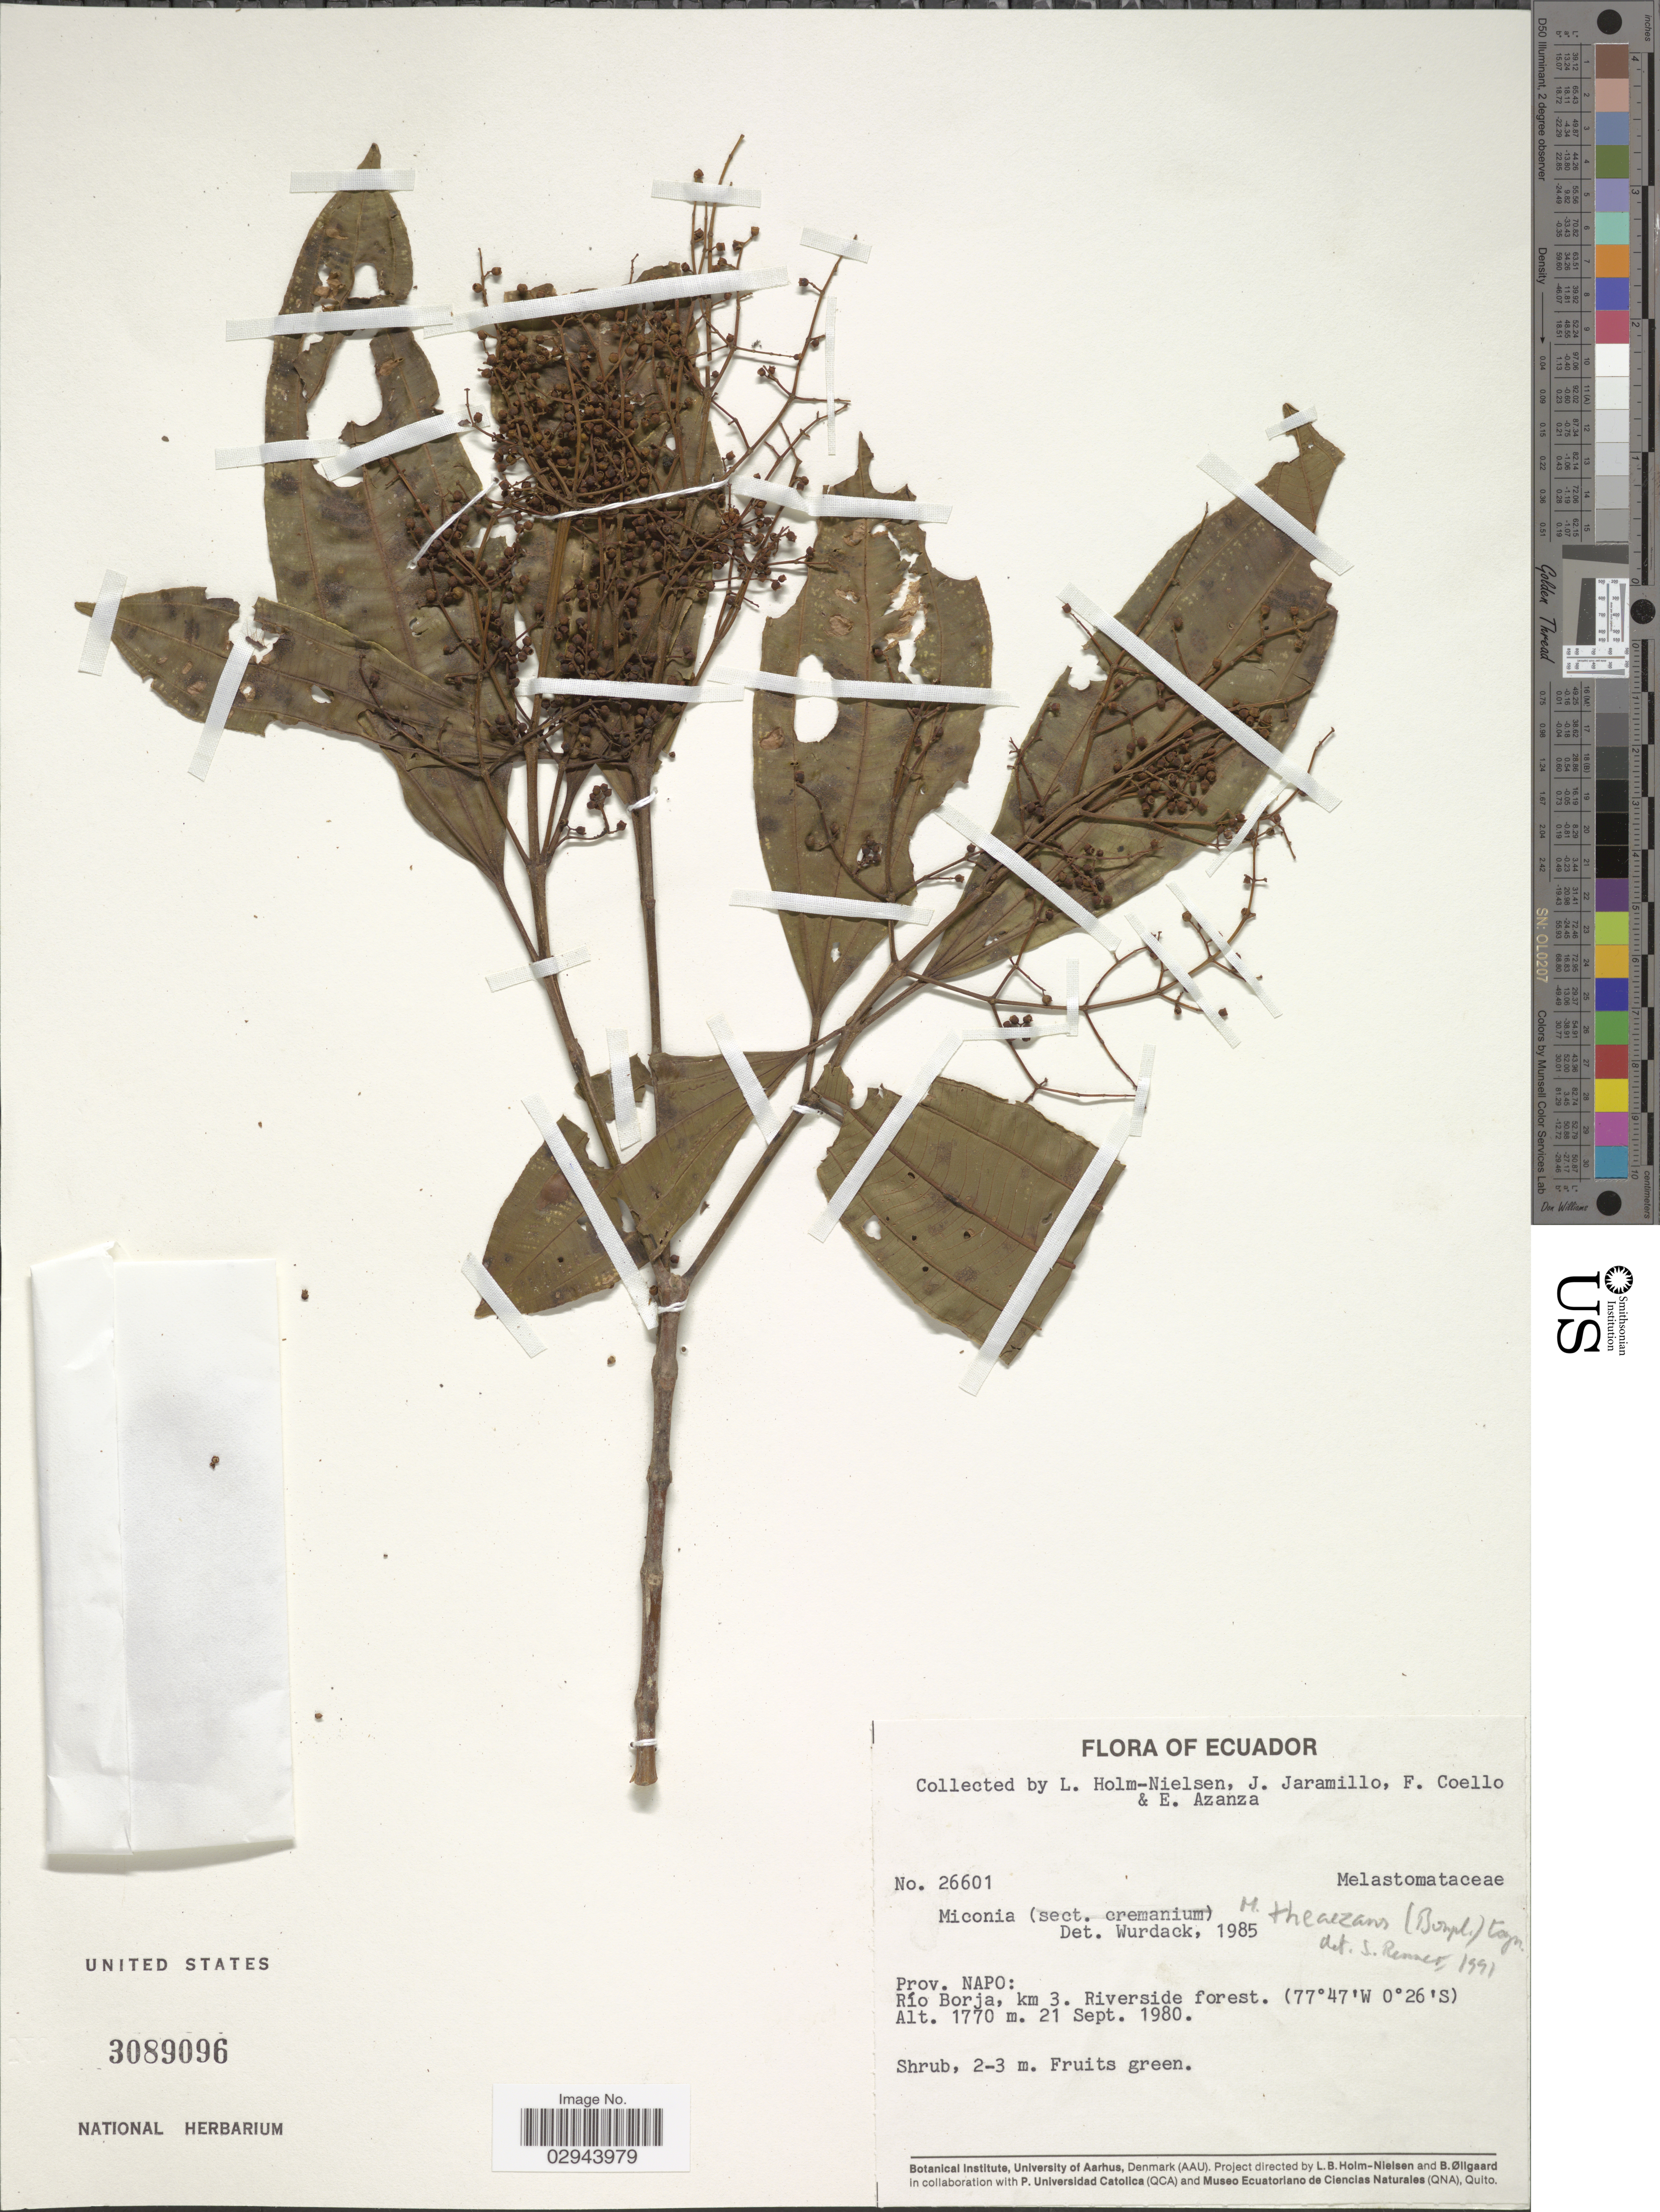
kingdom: Plantae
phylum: Tracheophyta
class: Magnoliopsida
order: Myrtales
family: Melastomataceae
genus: Miconia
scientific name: Miconia theizans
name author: (Bonpl.) Cogn.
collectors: L. Holm-Nielsen, J. Jaramillo, F. Coello & E. Azanza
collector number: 26601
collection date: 1980-09-21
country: Ecuador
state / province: Napo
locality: Río Borja, km 3. Riverside forest.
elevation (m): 1770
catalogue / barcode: US 3089096